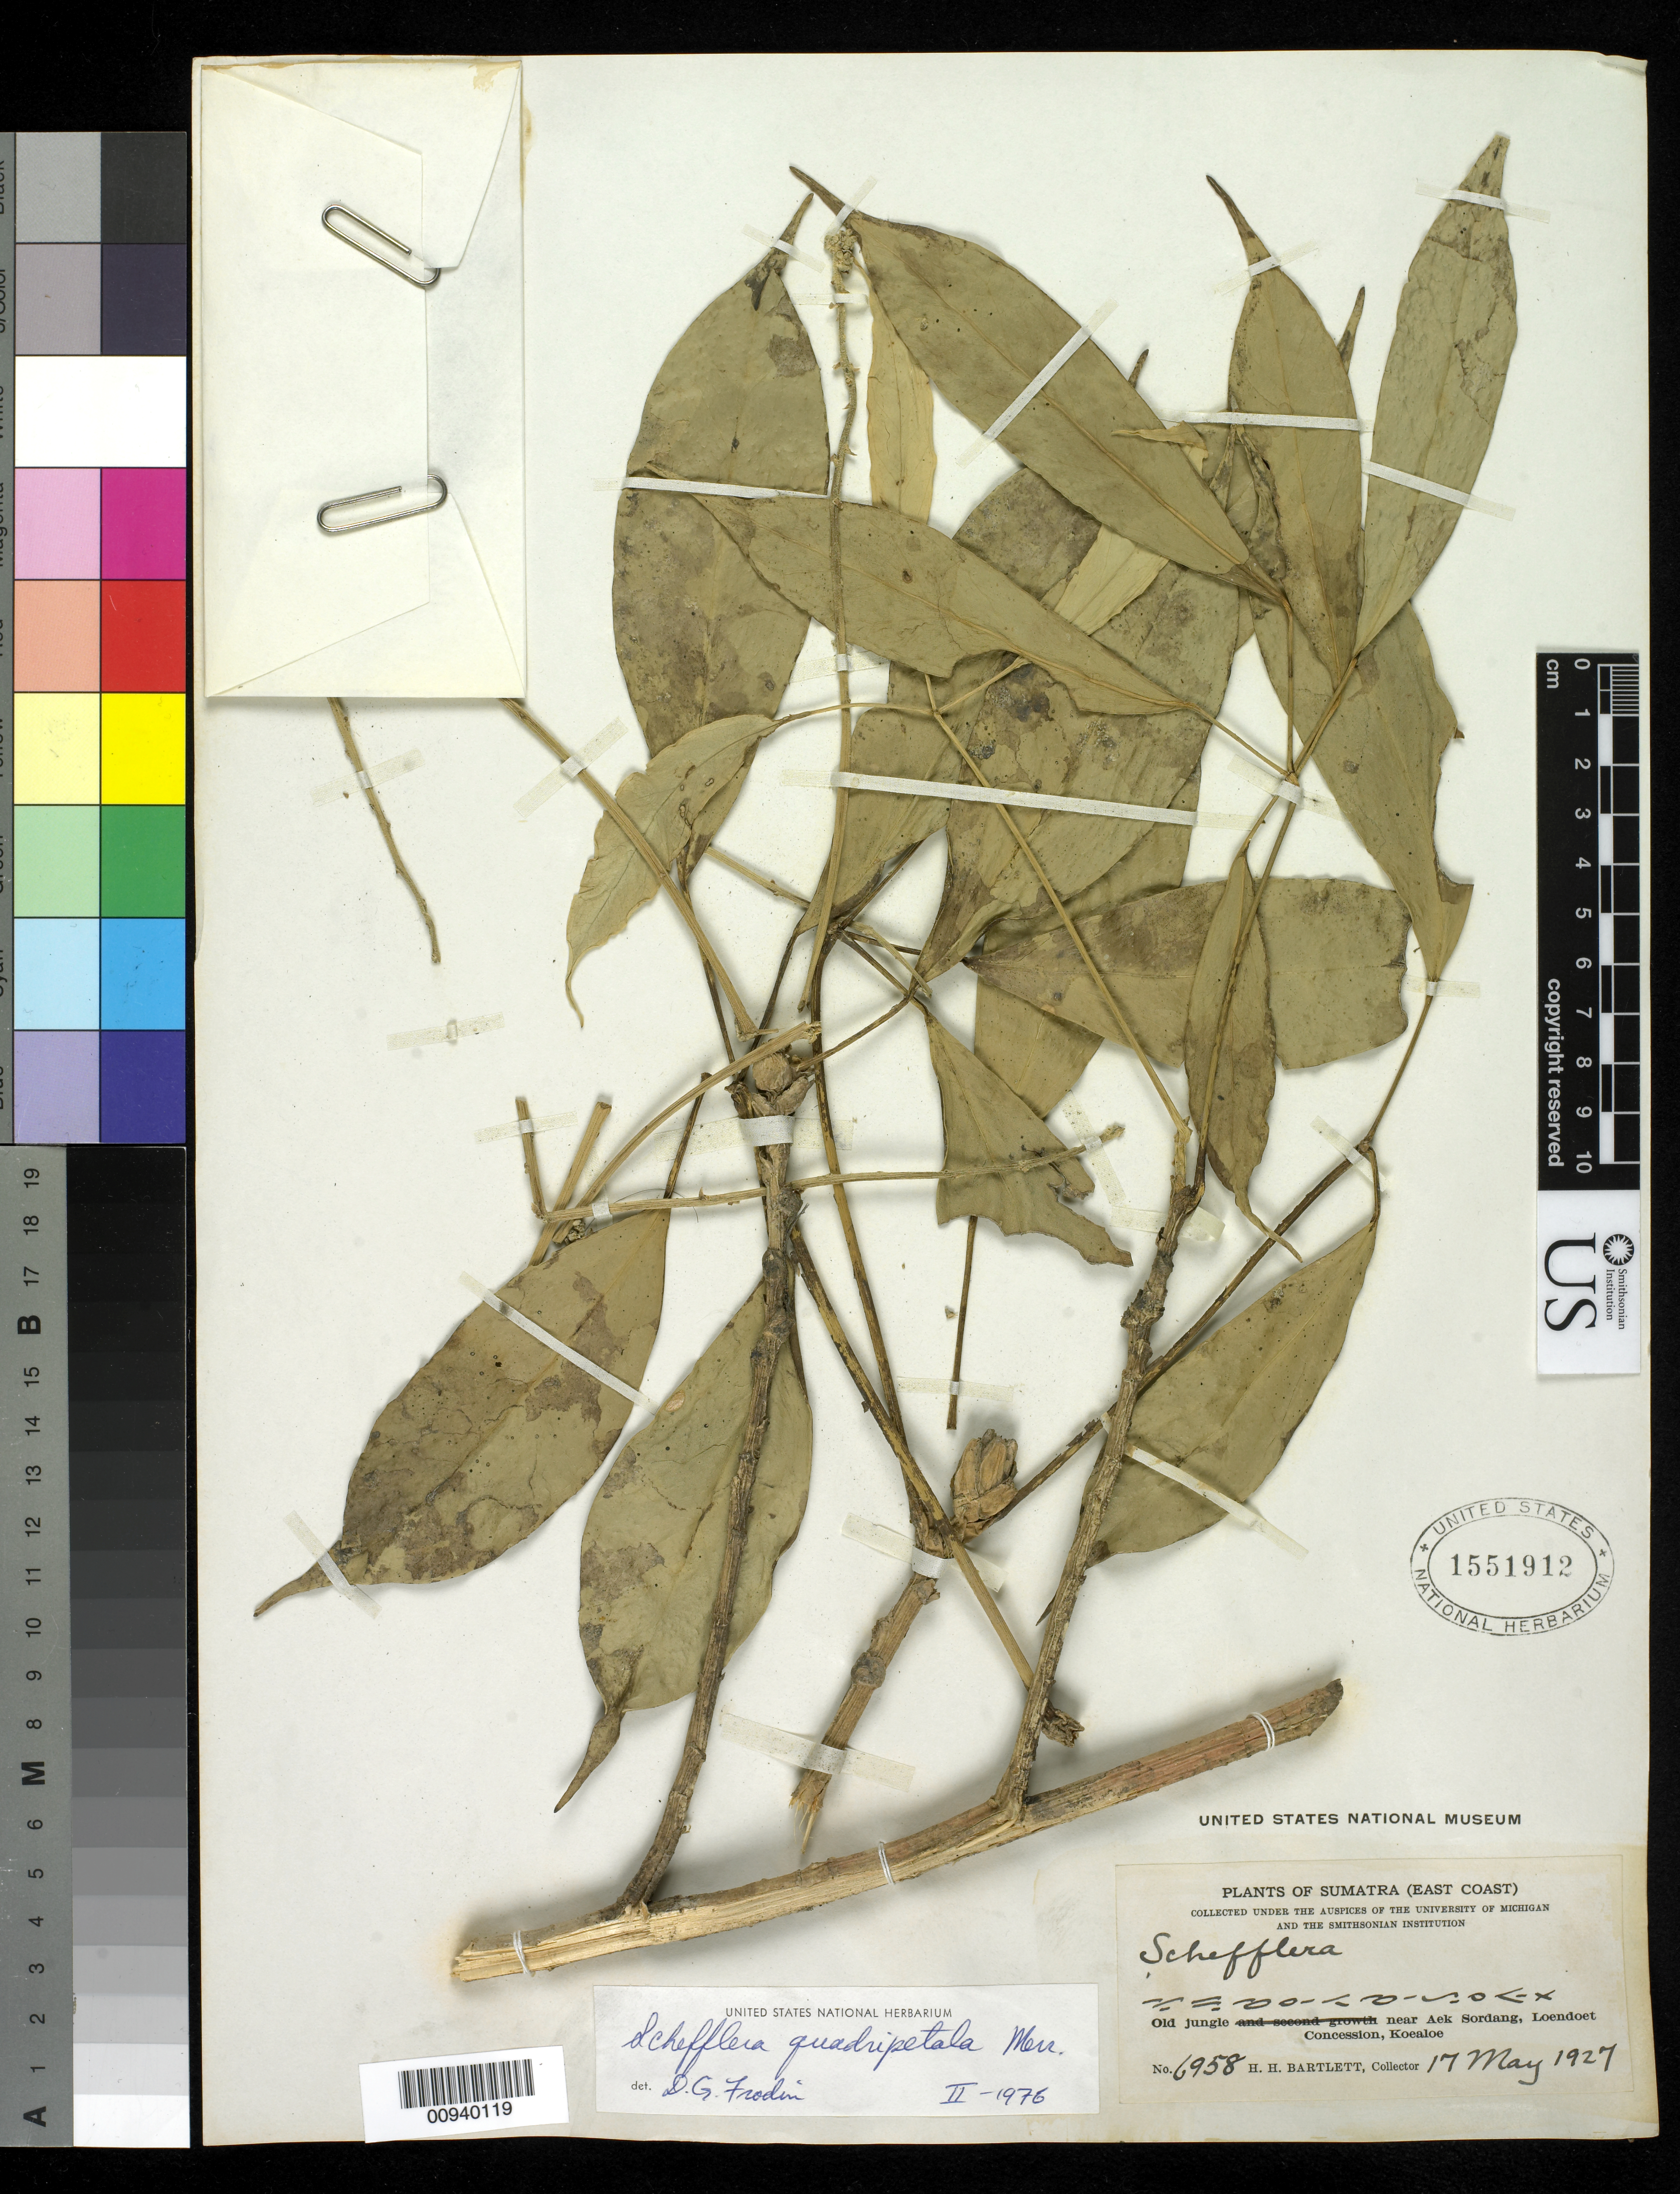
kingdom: Plantae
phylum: Tracheophyta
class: Magnoliopsida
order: Apiales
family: Araliaceae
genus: Heptapleurum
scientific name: Heptapleurum quadripetalum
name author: (Merr.) G. M. Plunkett & Lowry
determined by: Wagner, W. L., (BOT), Smithsonian Institution - National Museum of Natural History (UNITED STATES)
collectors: H. H. Bartlett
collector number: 6958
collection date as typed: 17 May 1927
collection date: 1927-05-17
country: Indonesia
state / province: Sumatra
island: Sumatra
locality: Old jungle near Aek Sordang, Loendoet Concession, Koealoe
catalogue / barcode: US 1551912